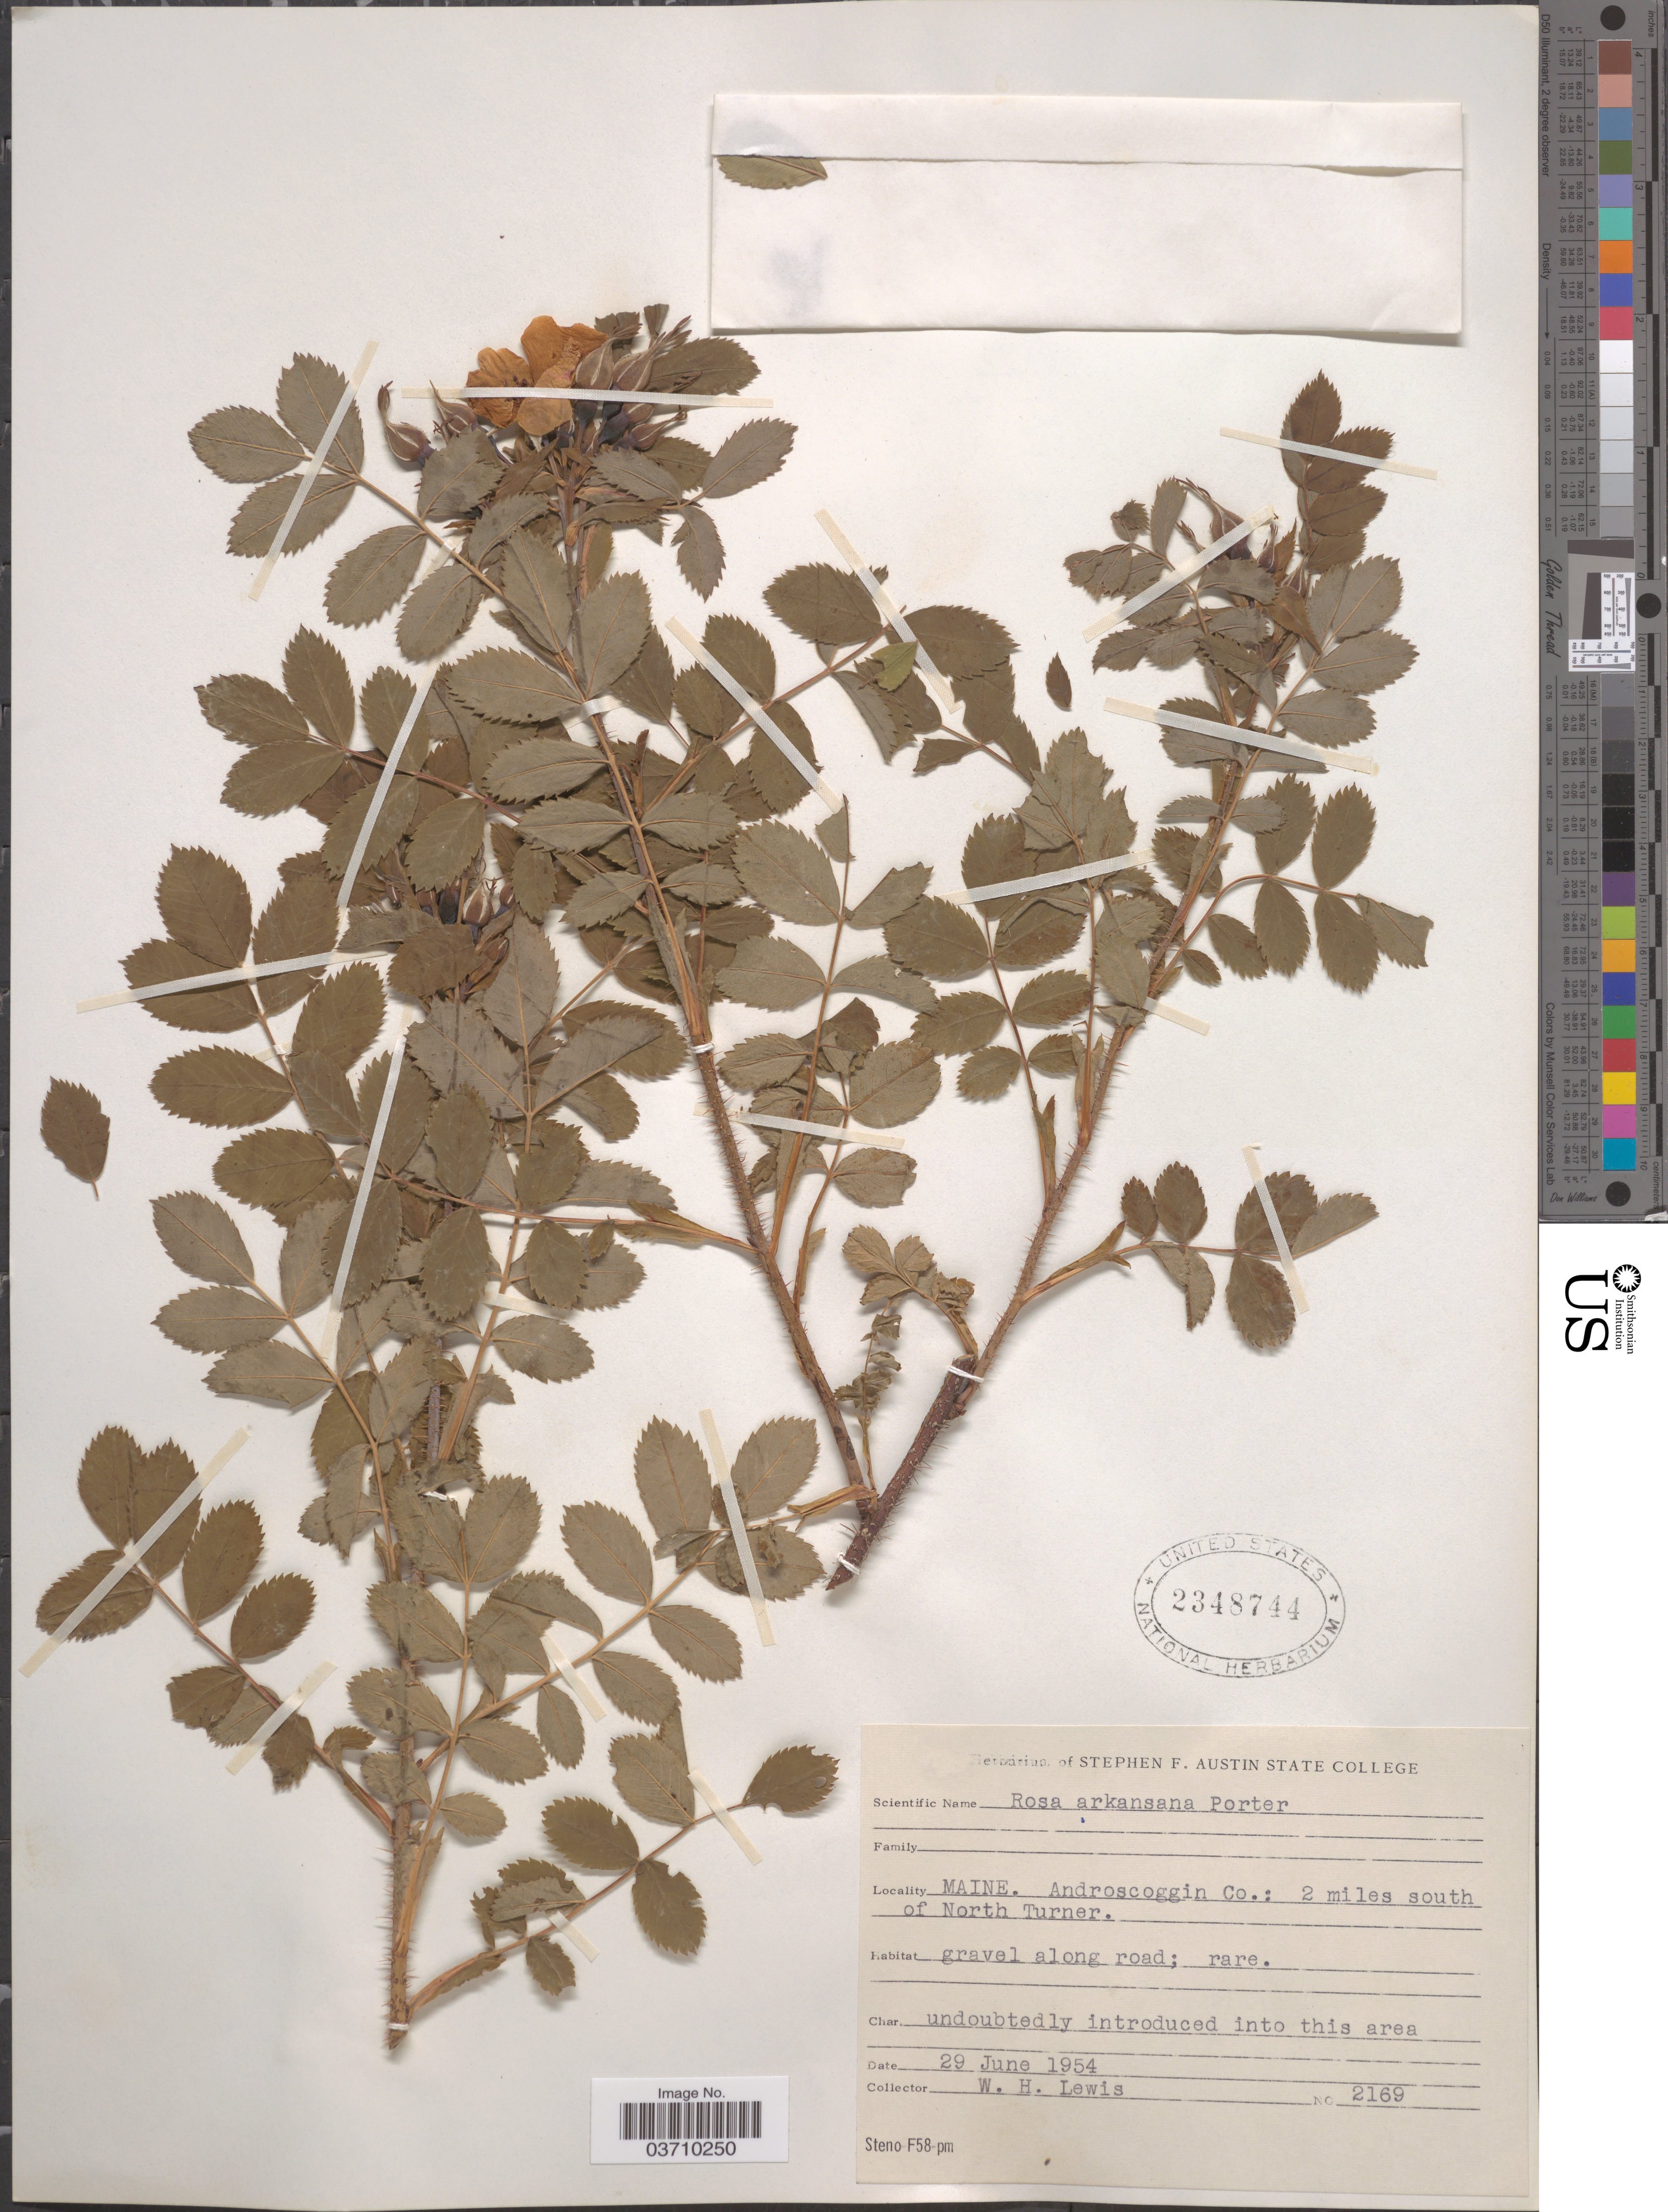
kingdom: Plantae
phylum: Tracheophyta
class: Magnoliopsida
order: Rosales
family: Rosaceae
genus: Rosa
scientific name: Rosa arkansana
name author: Porter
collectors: W. H. Lewis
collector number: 2169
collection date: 1954-06-29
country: United States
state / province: Maine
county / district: Androscoggin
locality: Androscoggin Co.: 2 miles south of North Turner.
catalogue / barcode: US 2348744